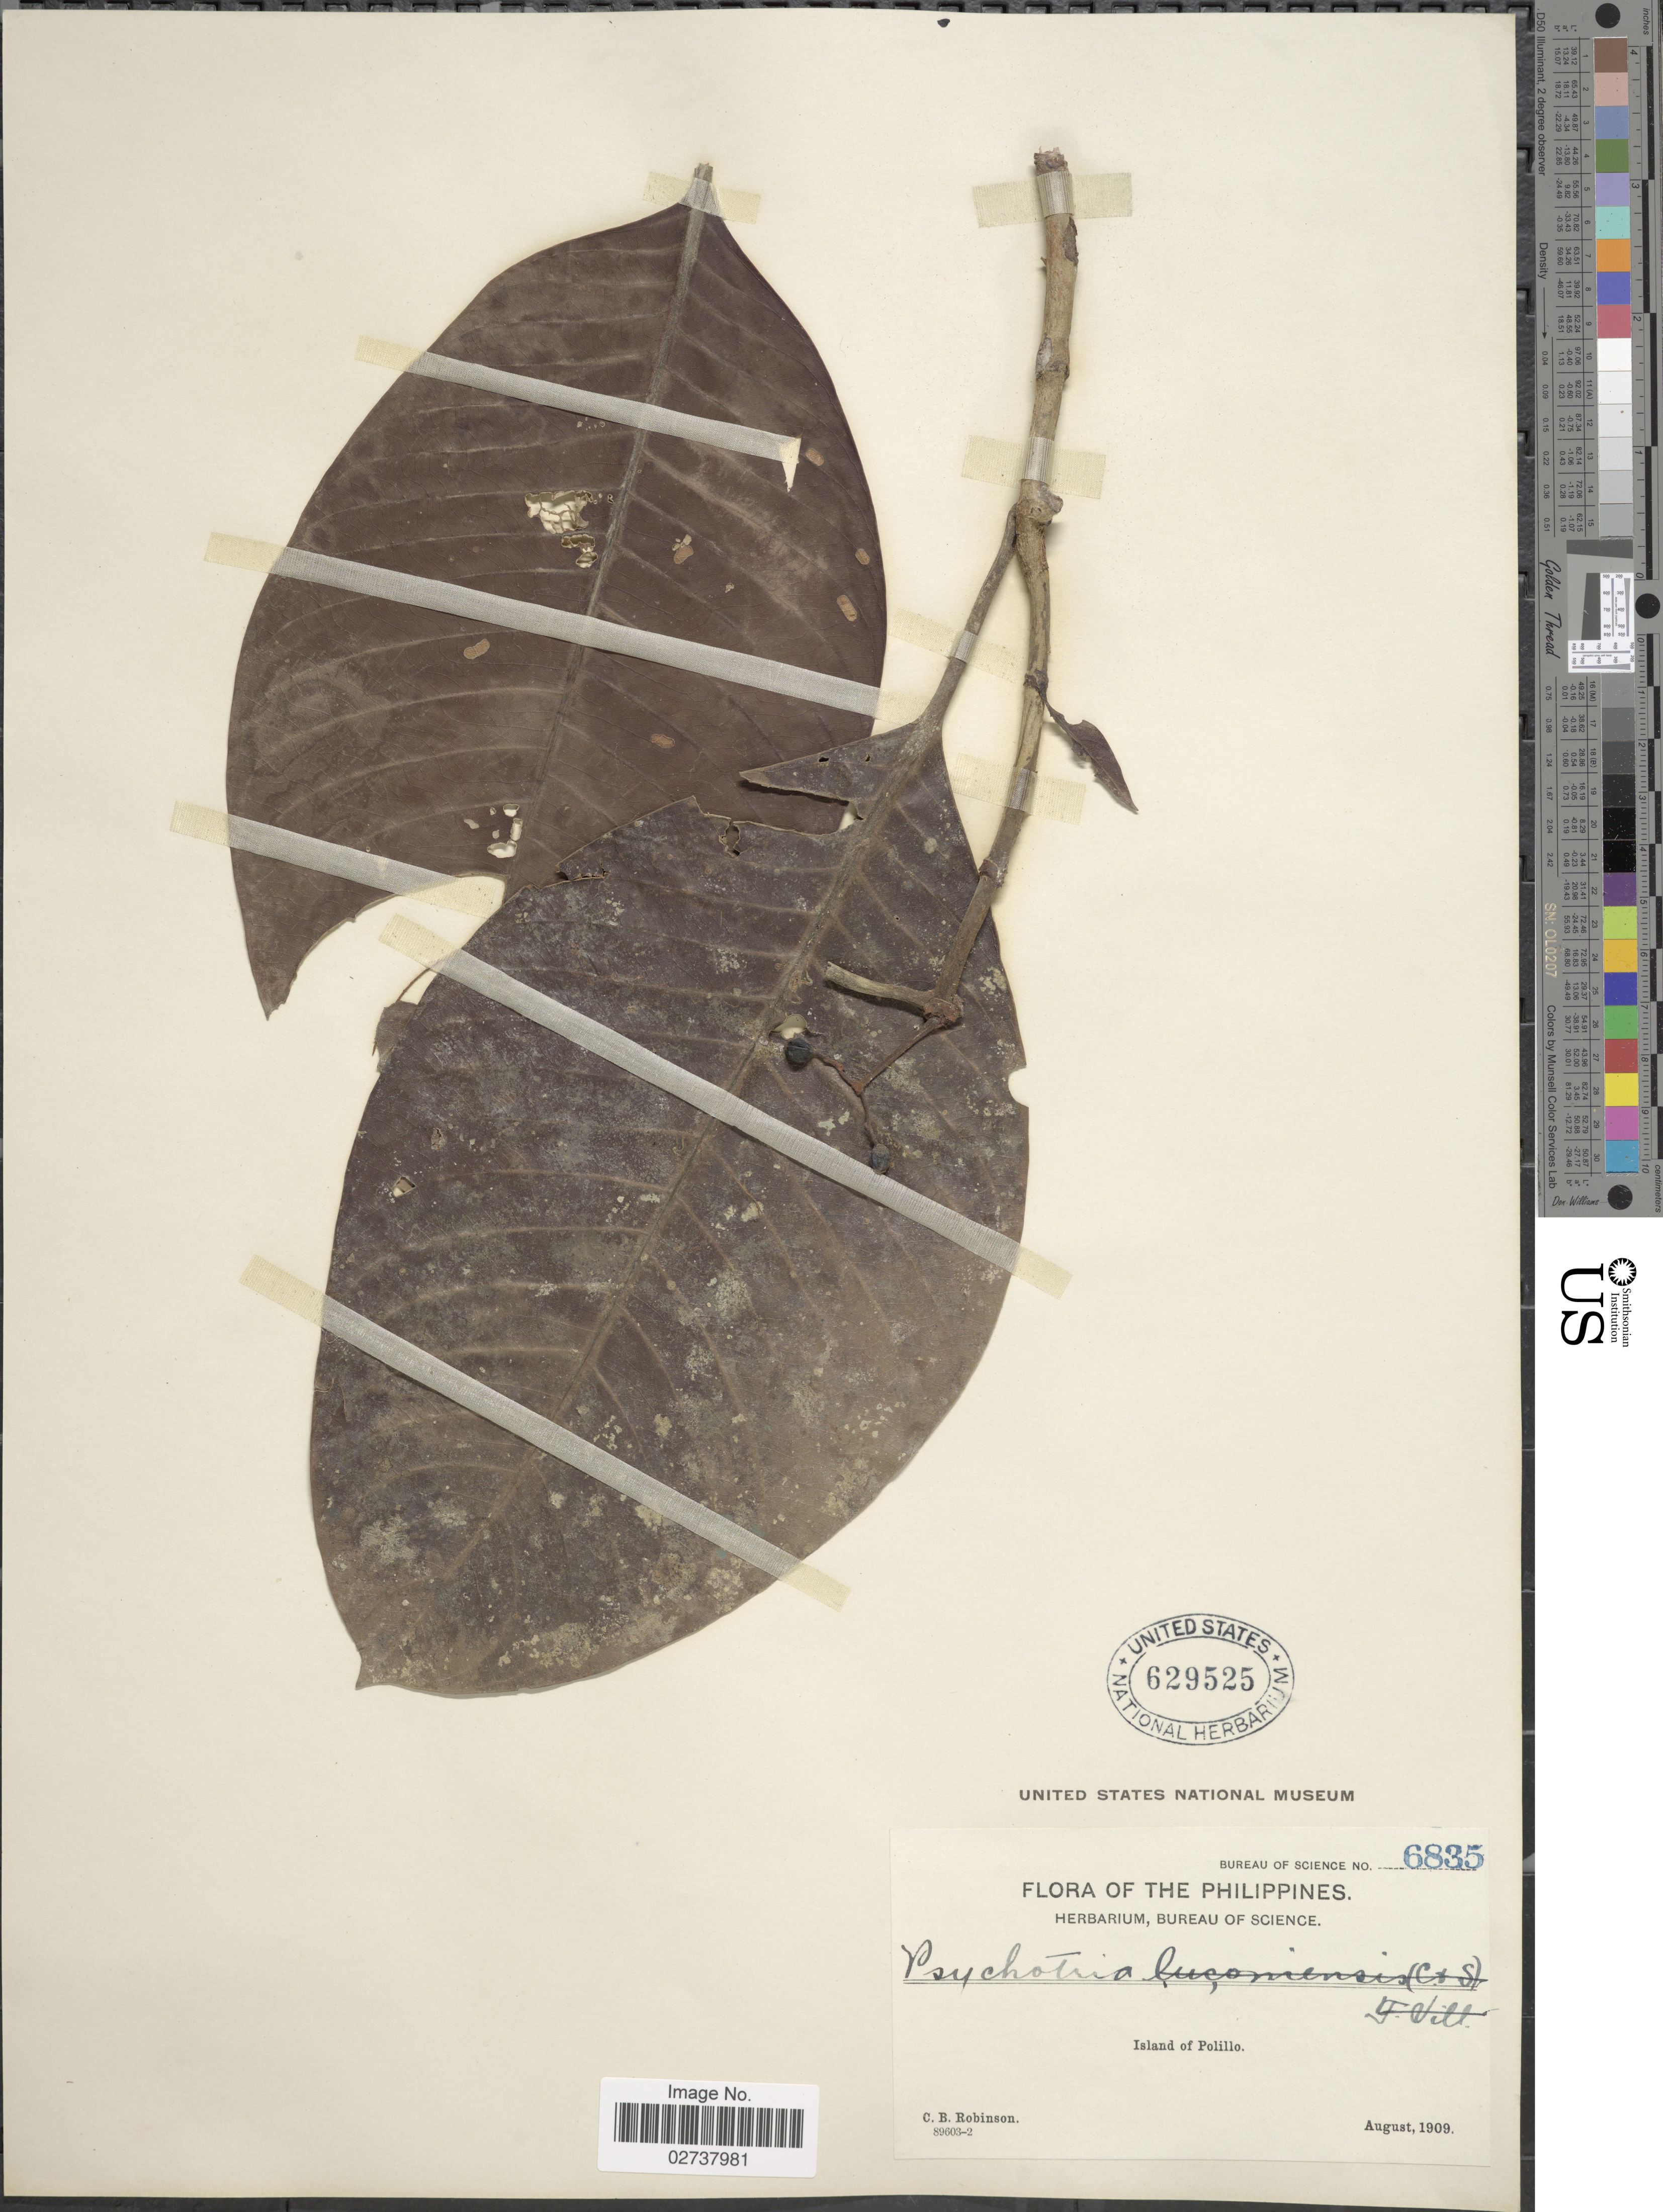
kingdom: Plantae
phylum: Tracheophyta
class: Magnoliopsida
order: Gentianales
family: Rubiaceae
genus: Psychotria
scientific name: Psychotria sp.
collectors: C. Robinson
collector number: Bureau of Science 6835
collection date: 1909-08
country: Philippines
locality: Island of Polillo.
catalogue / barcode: US 629525